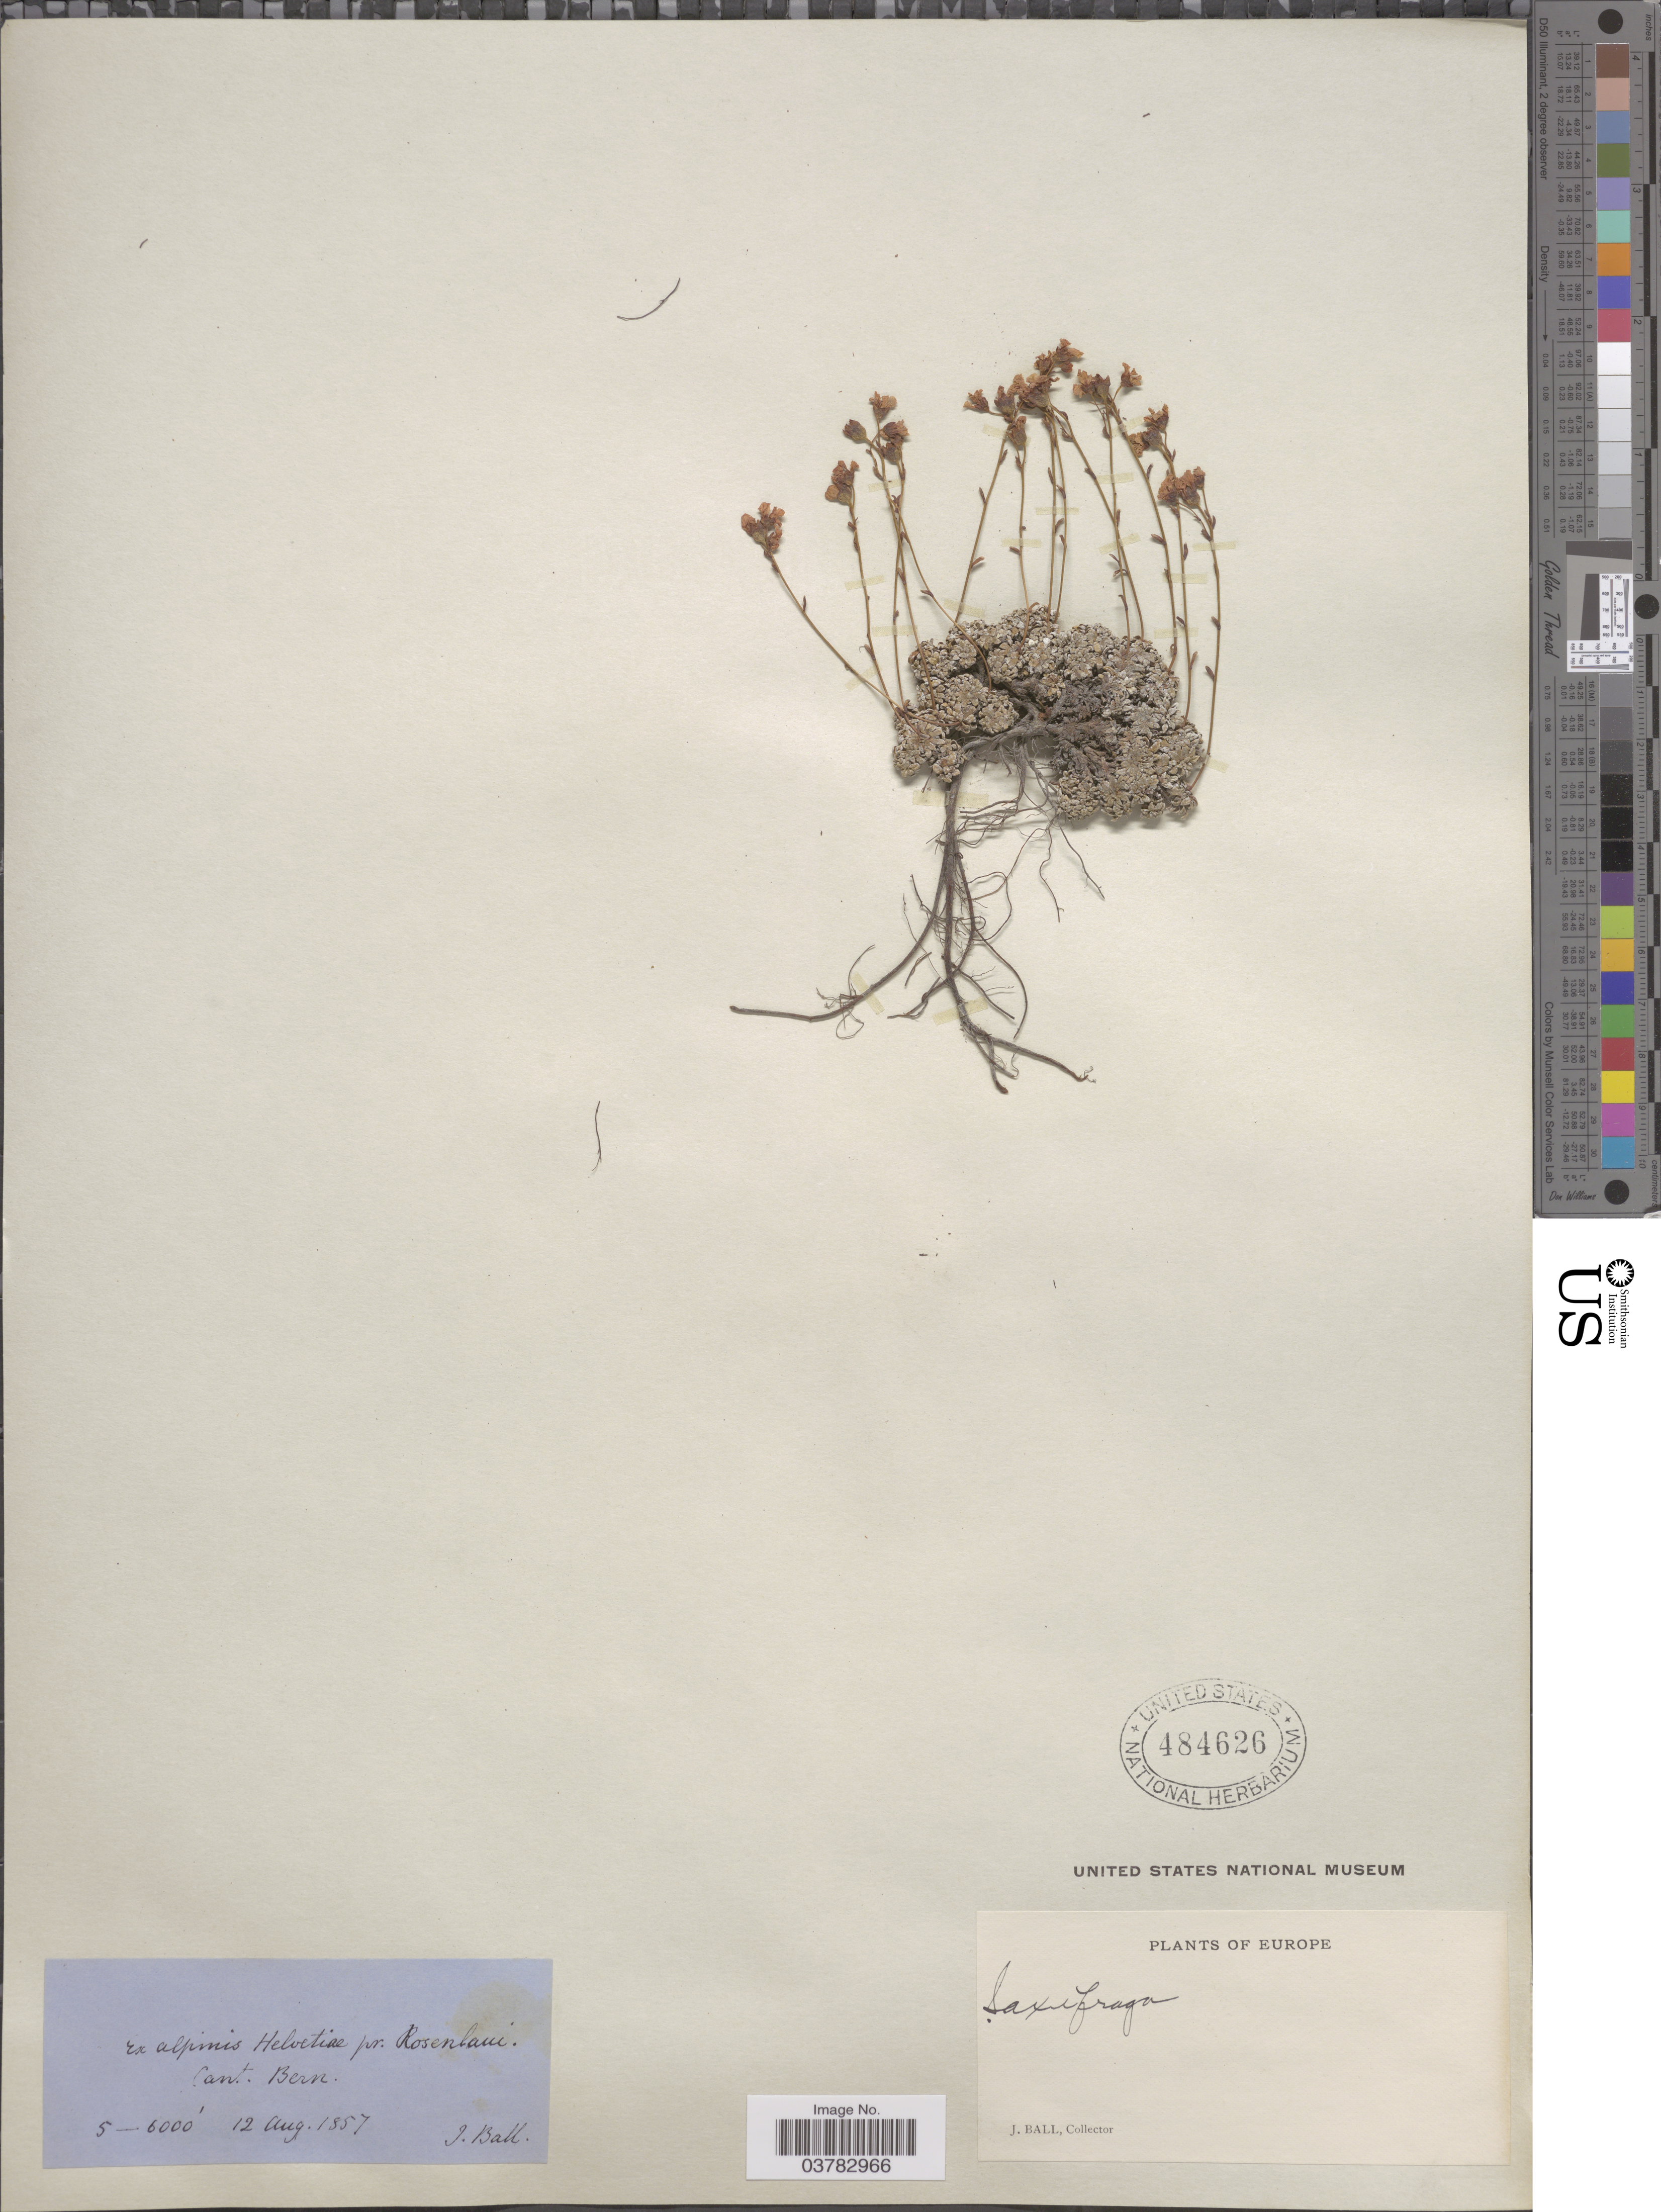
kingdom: Plantae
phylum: Tracheophyta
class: Magnoliopsida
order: Saxifragales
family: Saxifragaceae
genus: Saxifraga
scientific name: Saxifraga sp.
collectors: J. Ball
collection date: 1857-08-12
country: Switzerland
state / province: Bern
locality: Ex alpinis Helvetiae pr. Rosenlaui. Cant. Bern.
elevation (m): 1524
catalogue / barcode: US 484626